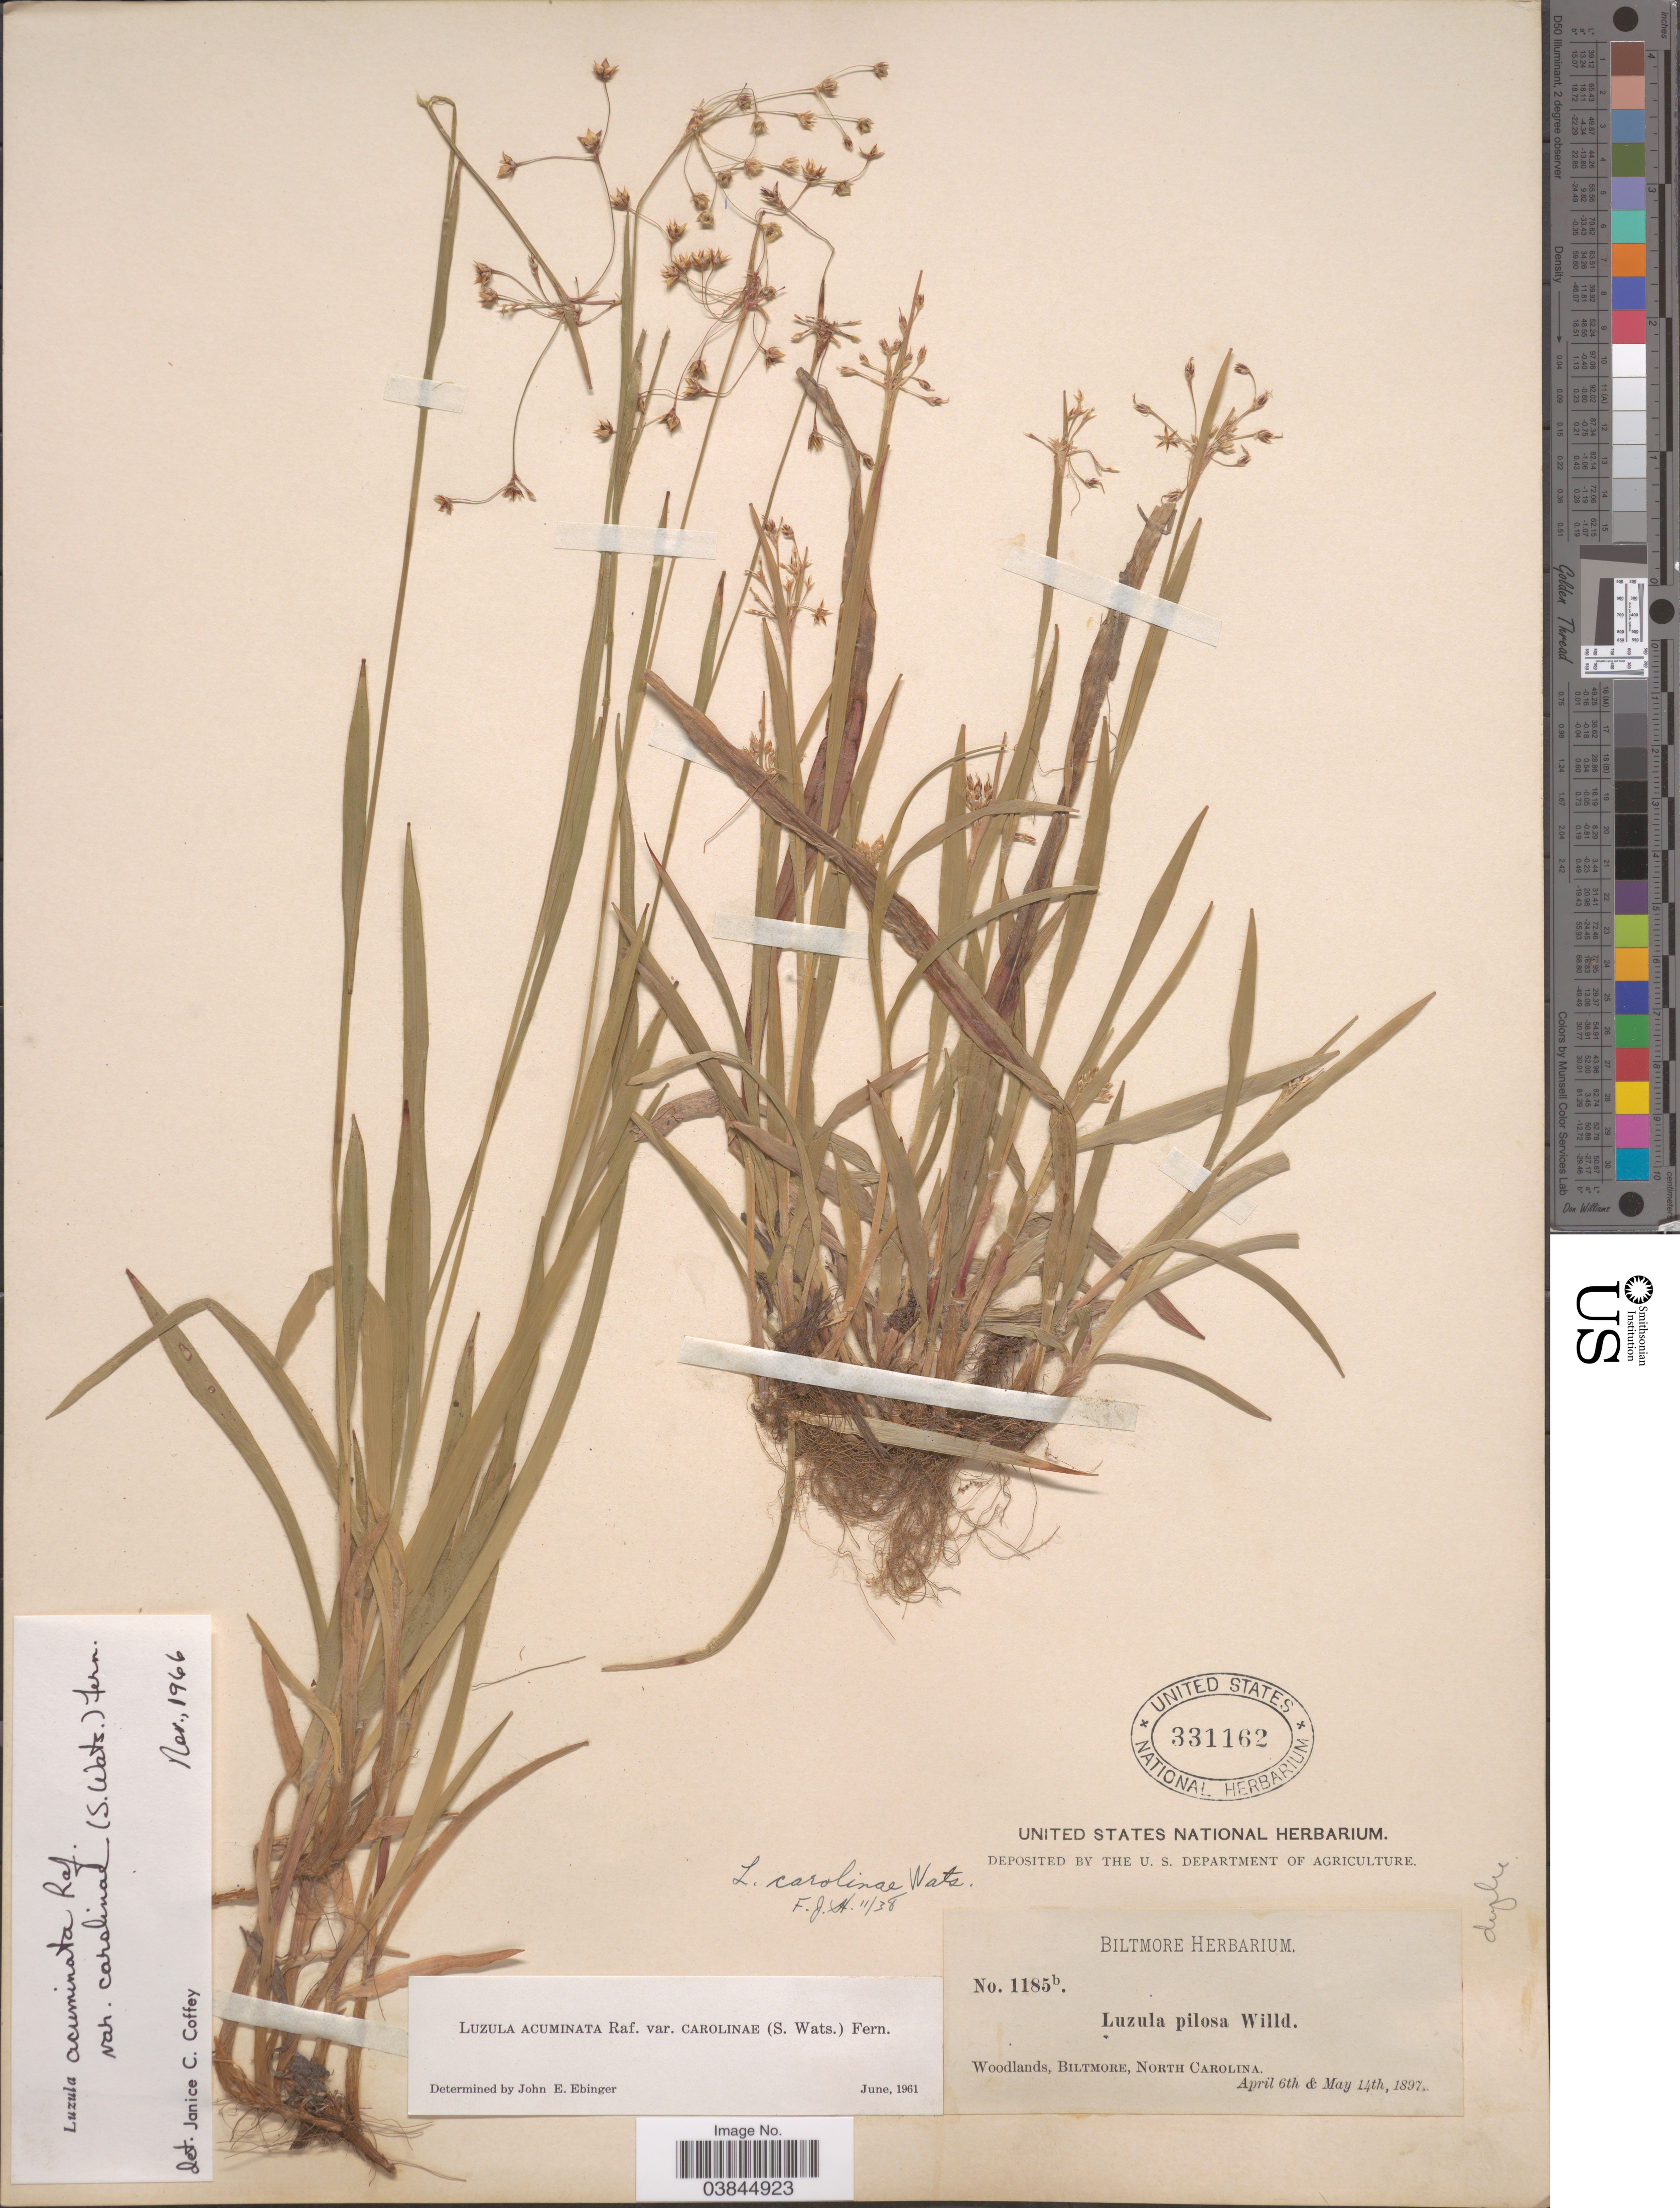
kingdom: Plantae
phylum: Tracheophyta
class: Liliopsida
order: Poales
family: Juncaceae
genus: Luzula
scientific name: Luzula acuminata var. carolinae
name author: (S. Watson) Fernald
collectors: ex herb. Biltmore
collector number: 1185b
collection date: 1897-04-06/1897-05-14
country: United States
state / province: North Carolina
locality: Woodlands, Biltmore.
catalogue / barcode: US 331162